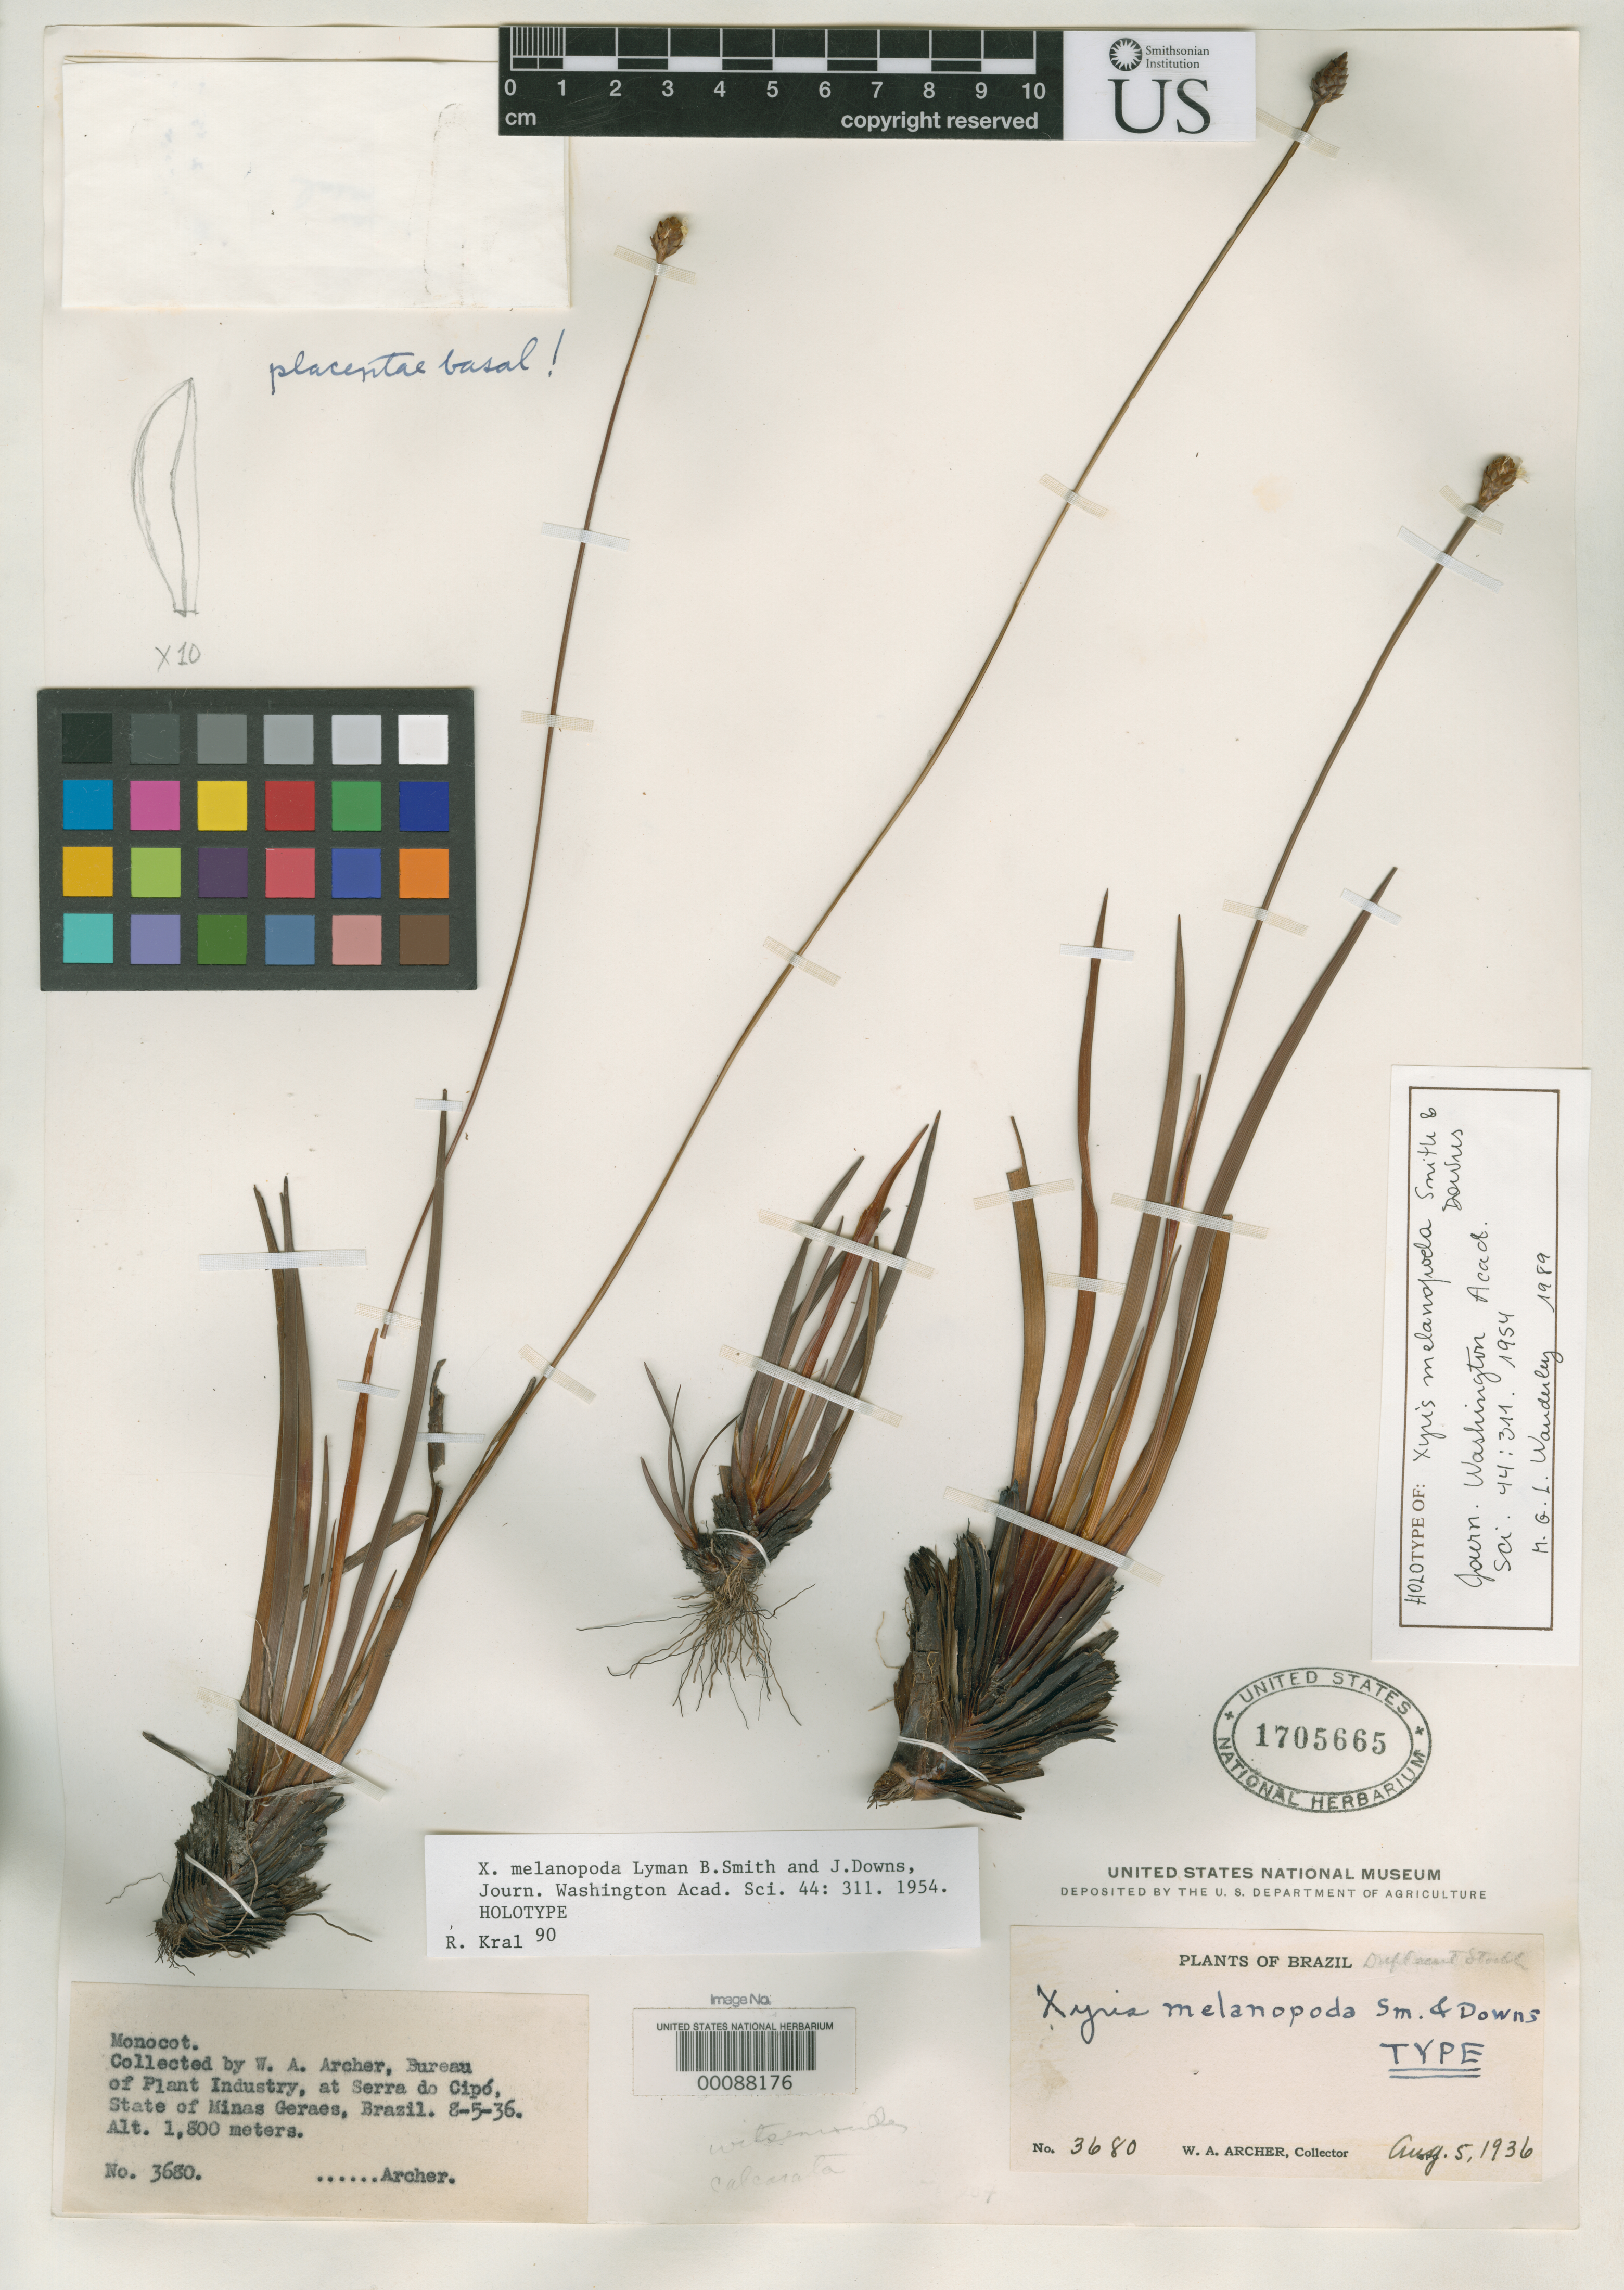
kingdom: Plantae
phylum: Tracheophyta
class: Liliopsida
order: Poales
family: Xyridaceae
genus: Xyris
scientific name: Xyris melanopoda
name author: L.B. Sm. & Downs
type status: Holotype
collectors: W. A. Archer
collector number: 3680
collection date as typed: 05 Aug 1936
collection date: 1936-08-05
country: Brazil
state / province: Minas Gerais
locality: Serra do Cipo.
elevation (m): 1800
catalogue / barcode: US 1705665